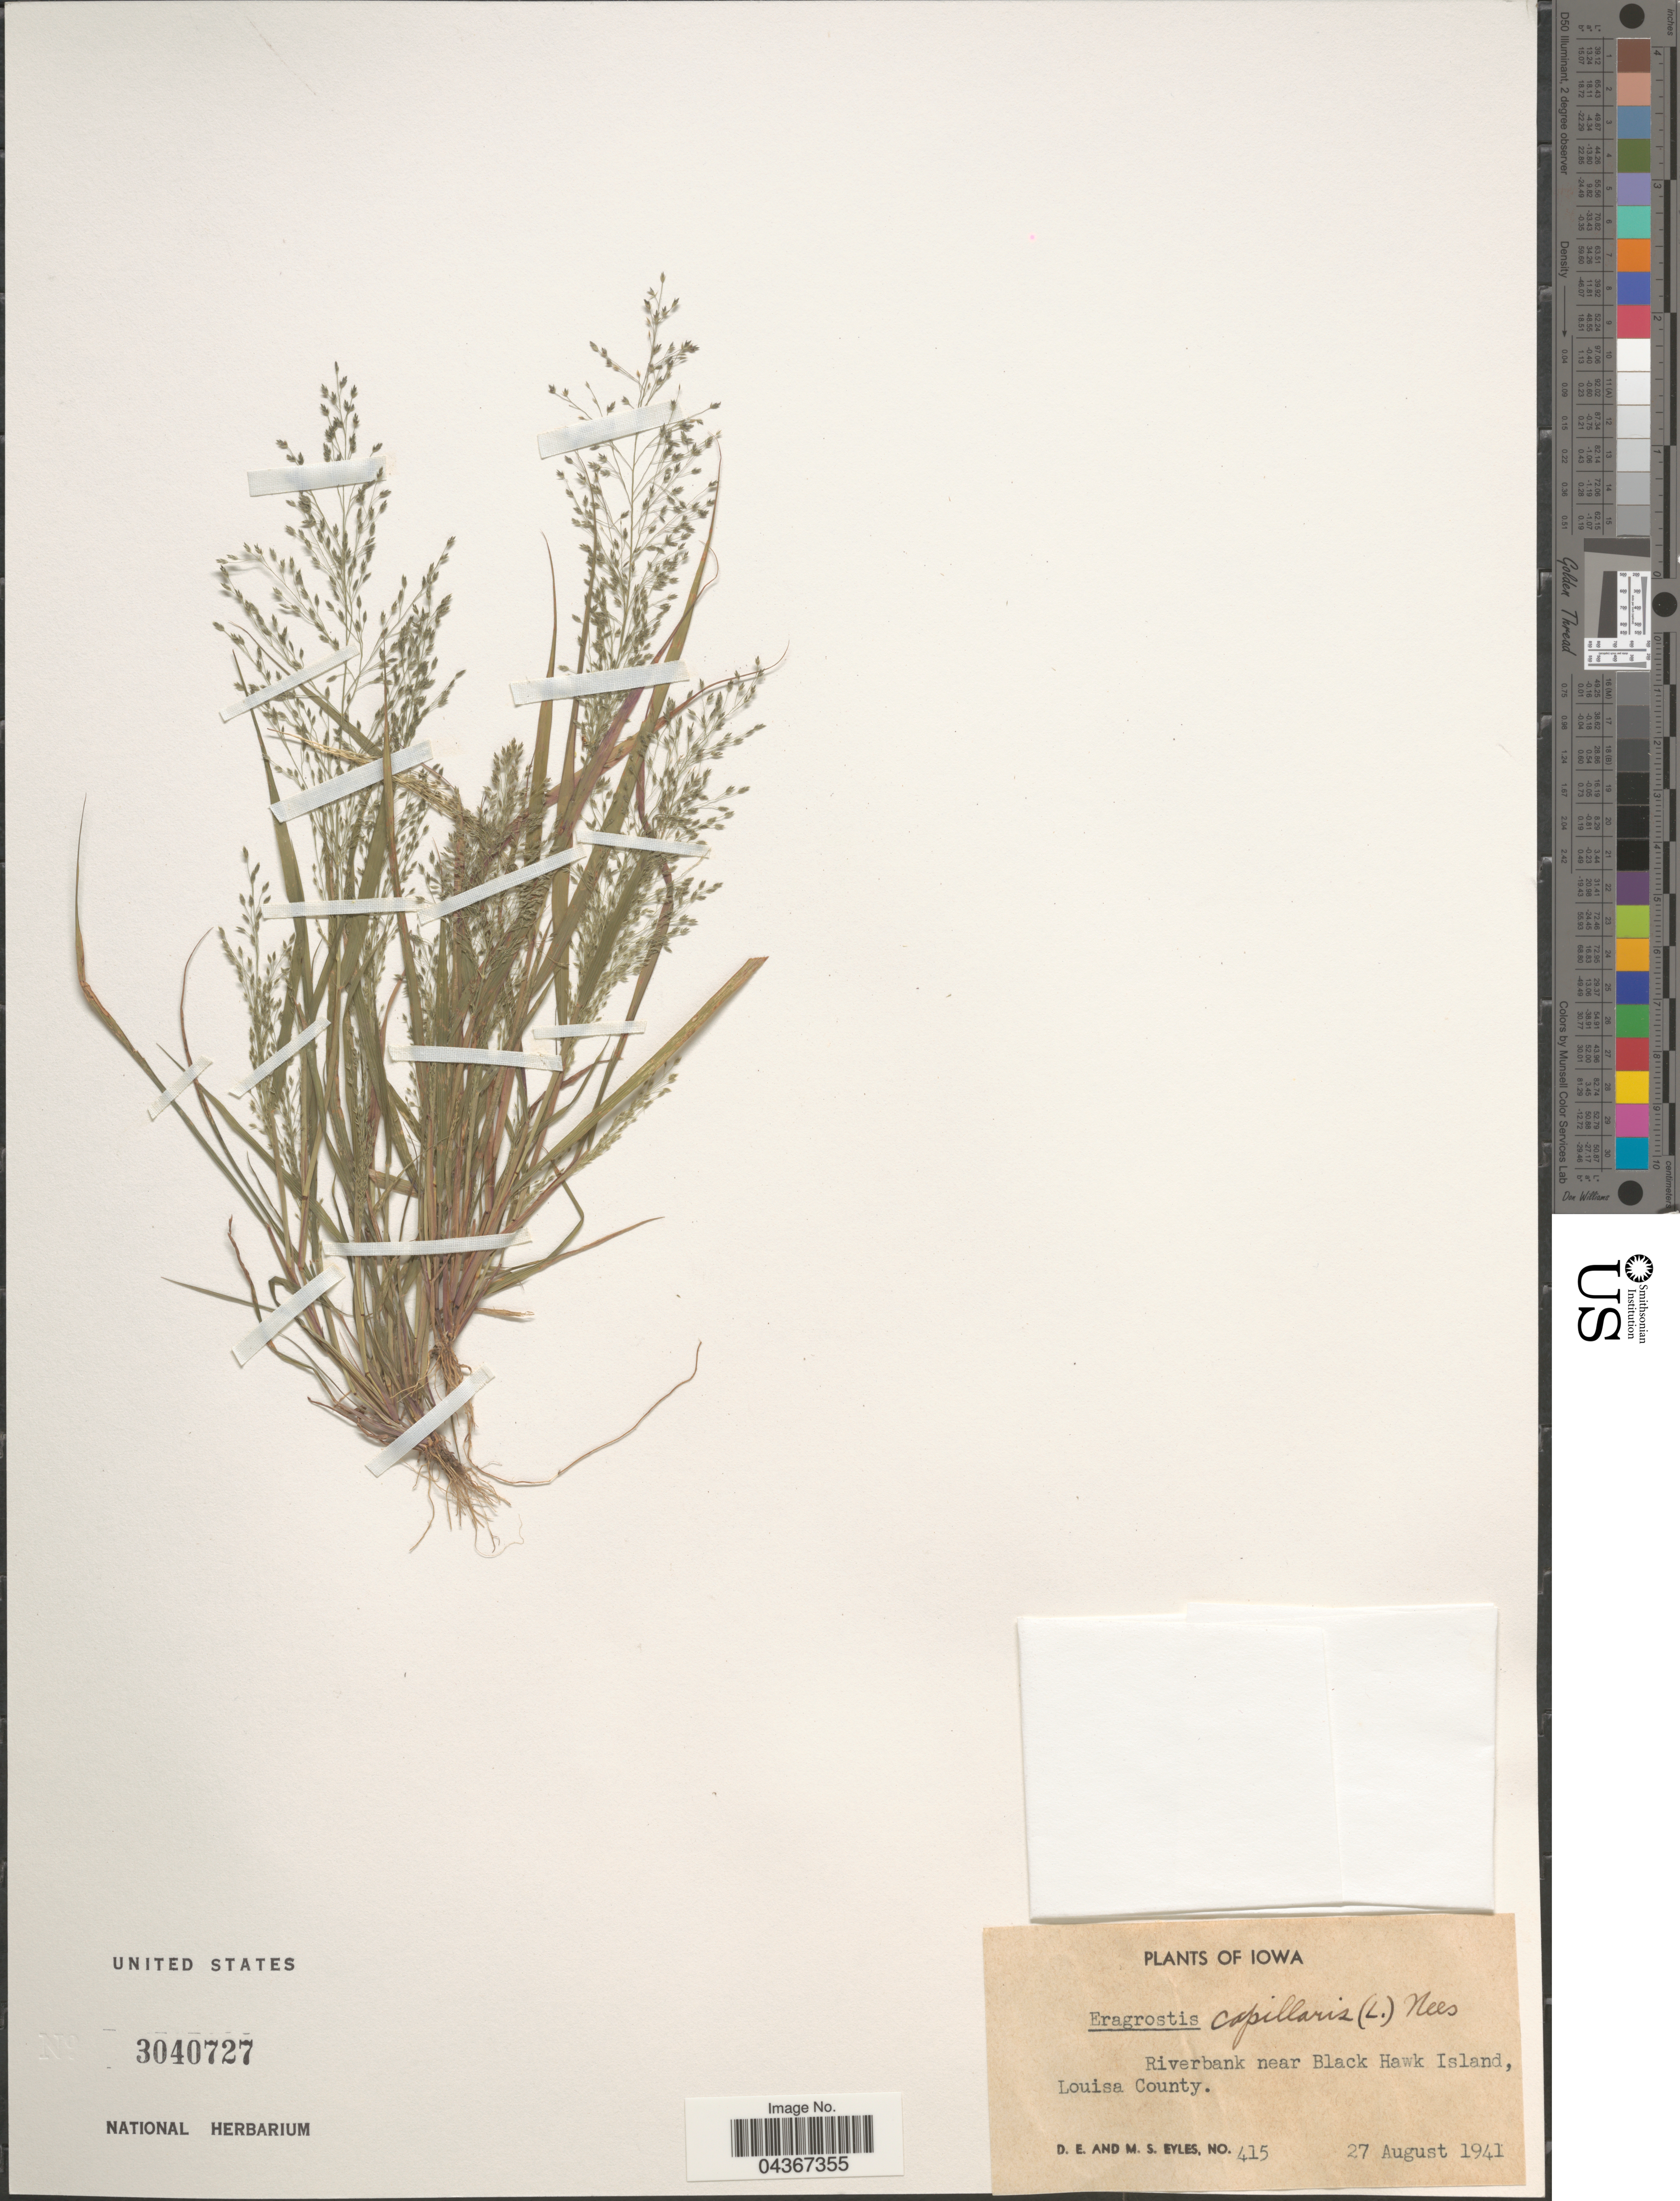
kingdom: Plantae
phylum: Tracheophyta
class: Liliopsida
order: Poales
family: Poaceae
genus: Eragrostis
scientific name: Eragrostis capillaris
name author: (L.) Nees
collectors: D. Eyles & M. Eyles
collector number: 415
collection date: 1941-08-27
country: United States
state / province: Iowa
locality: Riverbank near Black Hawk Island, Louisa County.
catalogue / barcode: US 3040727